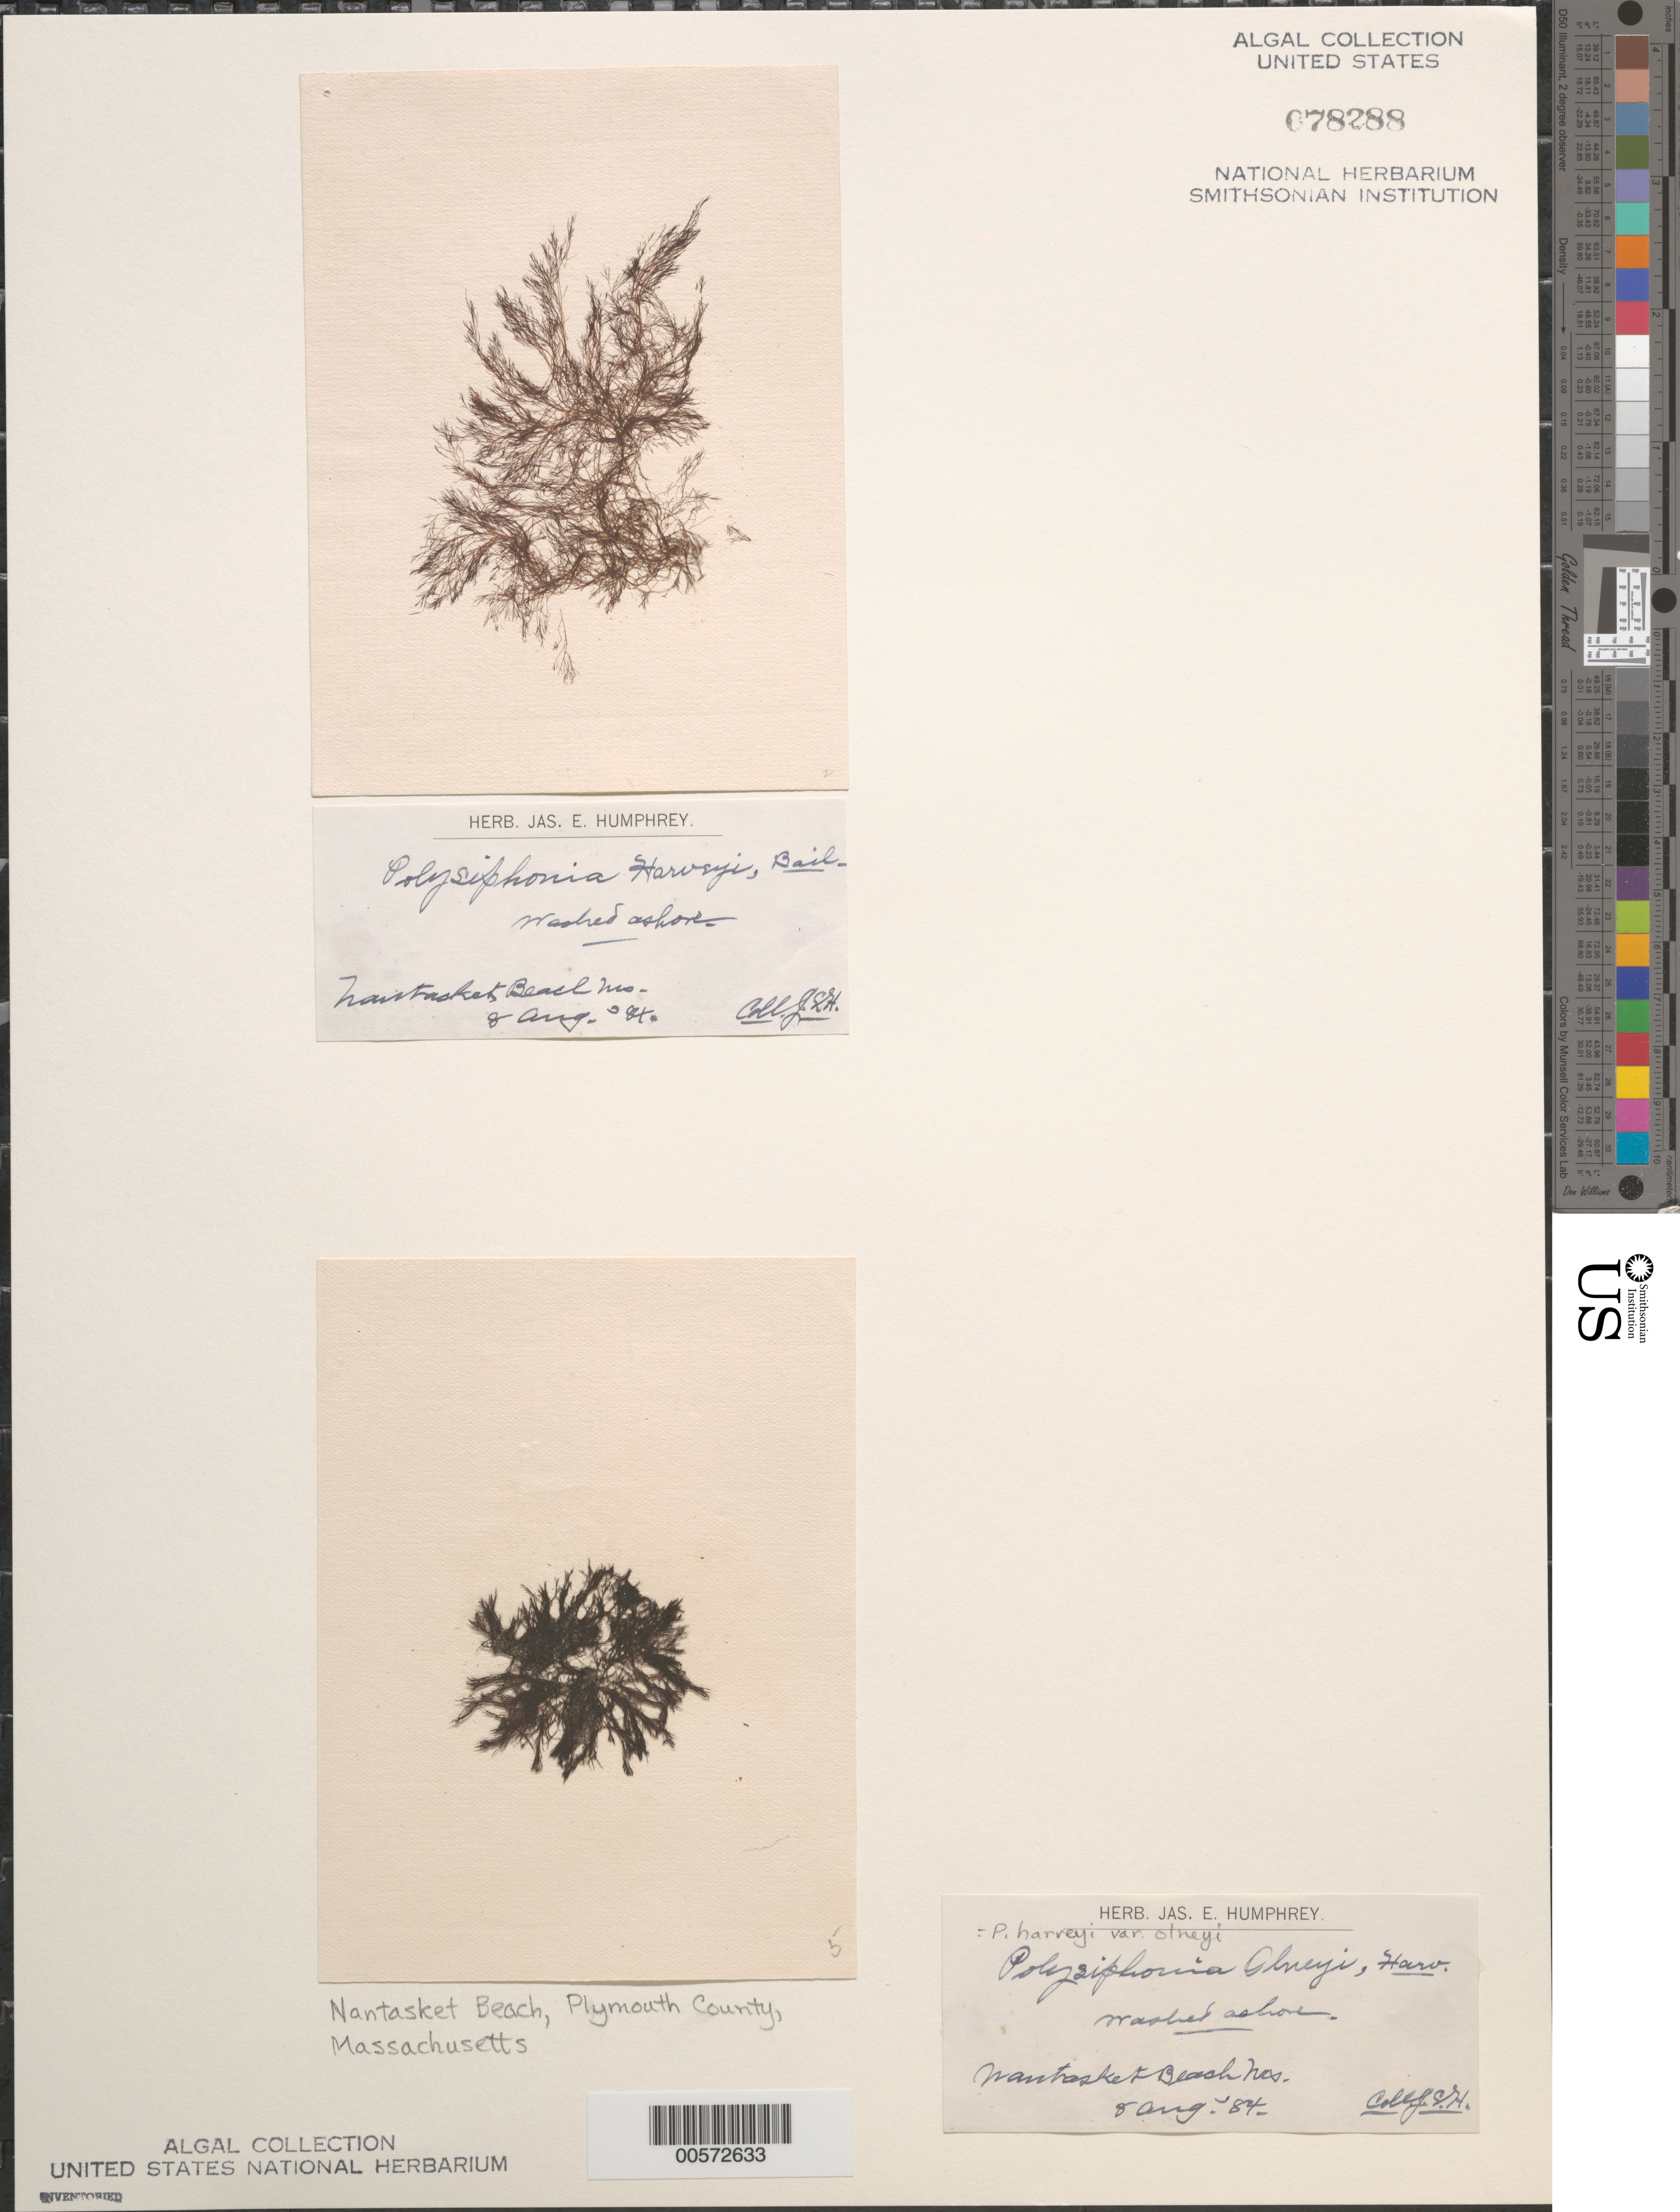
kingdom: Plantae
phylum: Rhodophyta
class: Florideophyceae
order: Ceramiales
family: Rhodomelaceae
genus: Melanothamnus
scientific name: Melanothamnus harveyi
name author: (Bailey) Diaz-Tapia & C.A. Maggs in Diaz-Tapia et al.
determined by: Algae name updating Project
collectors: J. Humphrey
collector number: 2 & 5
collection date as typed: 08 Aug 1884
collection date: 1884-08-08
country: United States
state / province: Massachusetts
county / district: Plymouth County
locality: Nantasket Beach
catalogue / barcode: US 78288